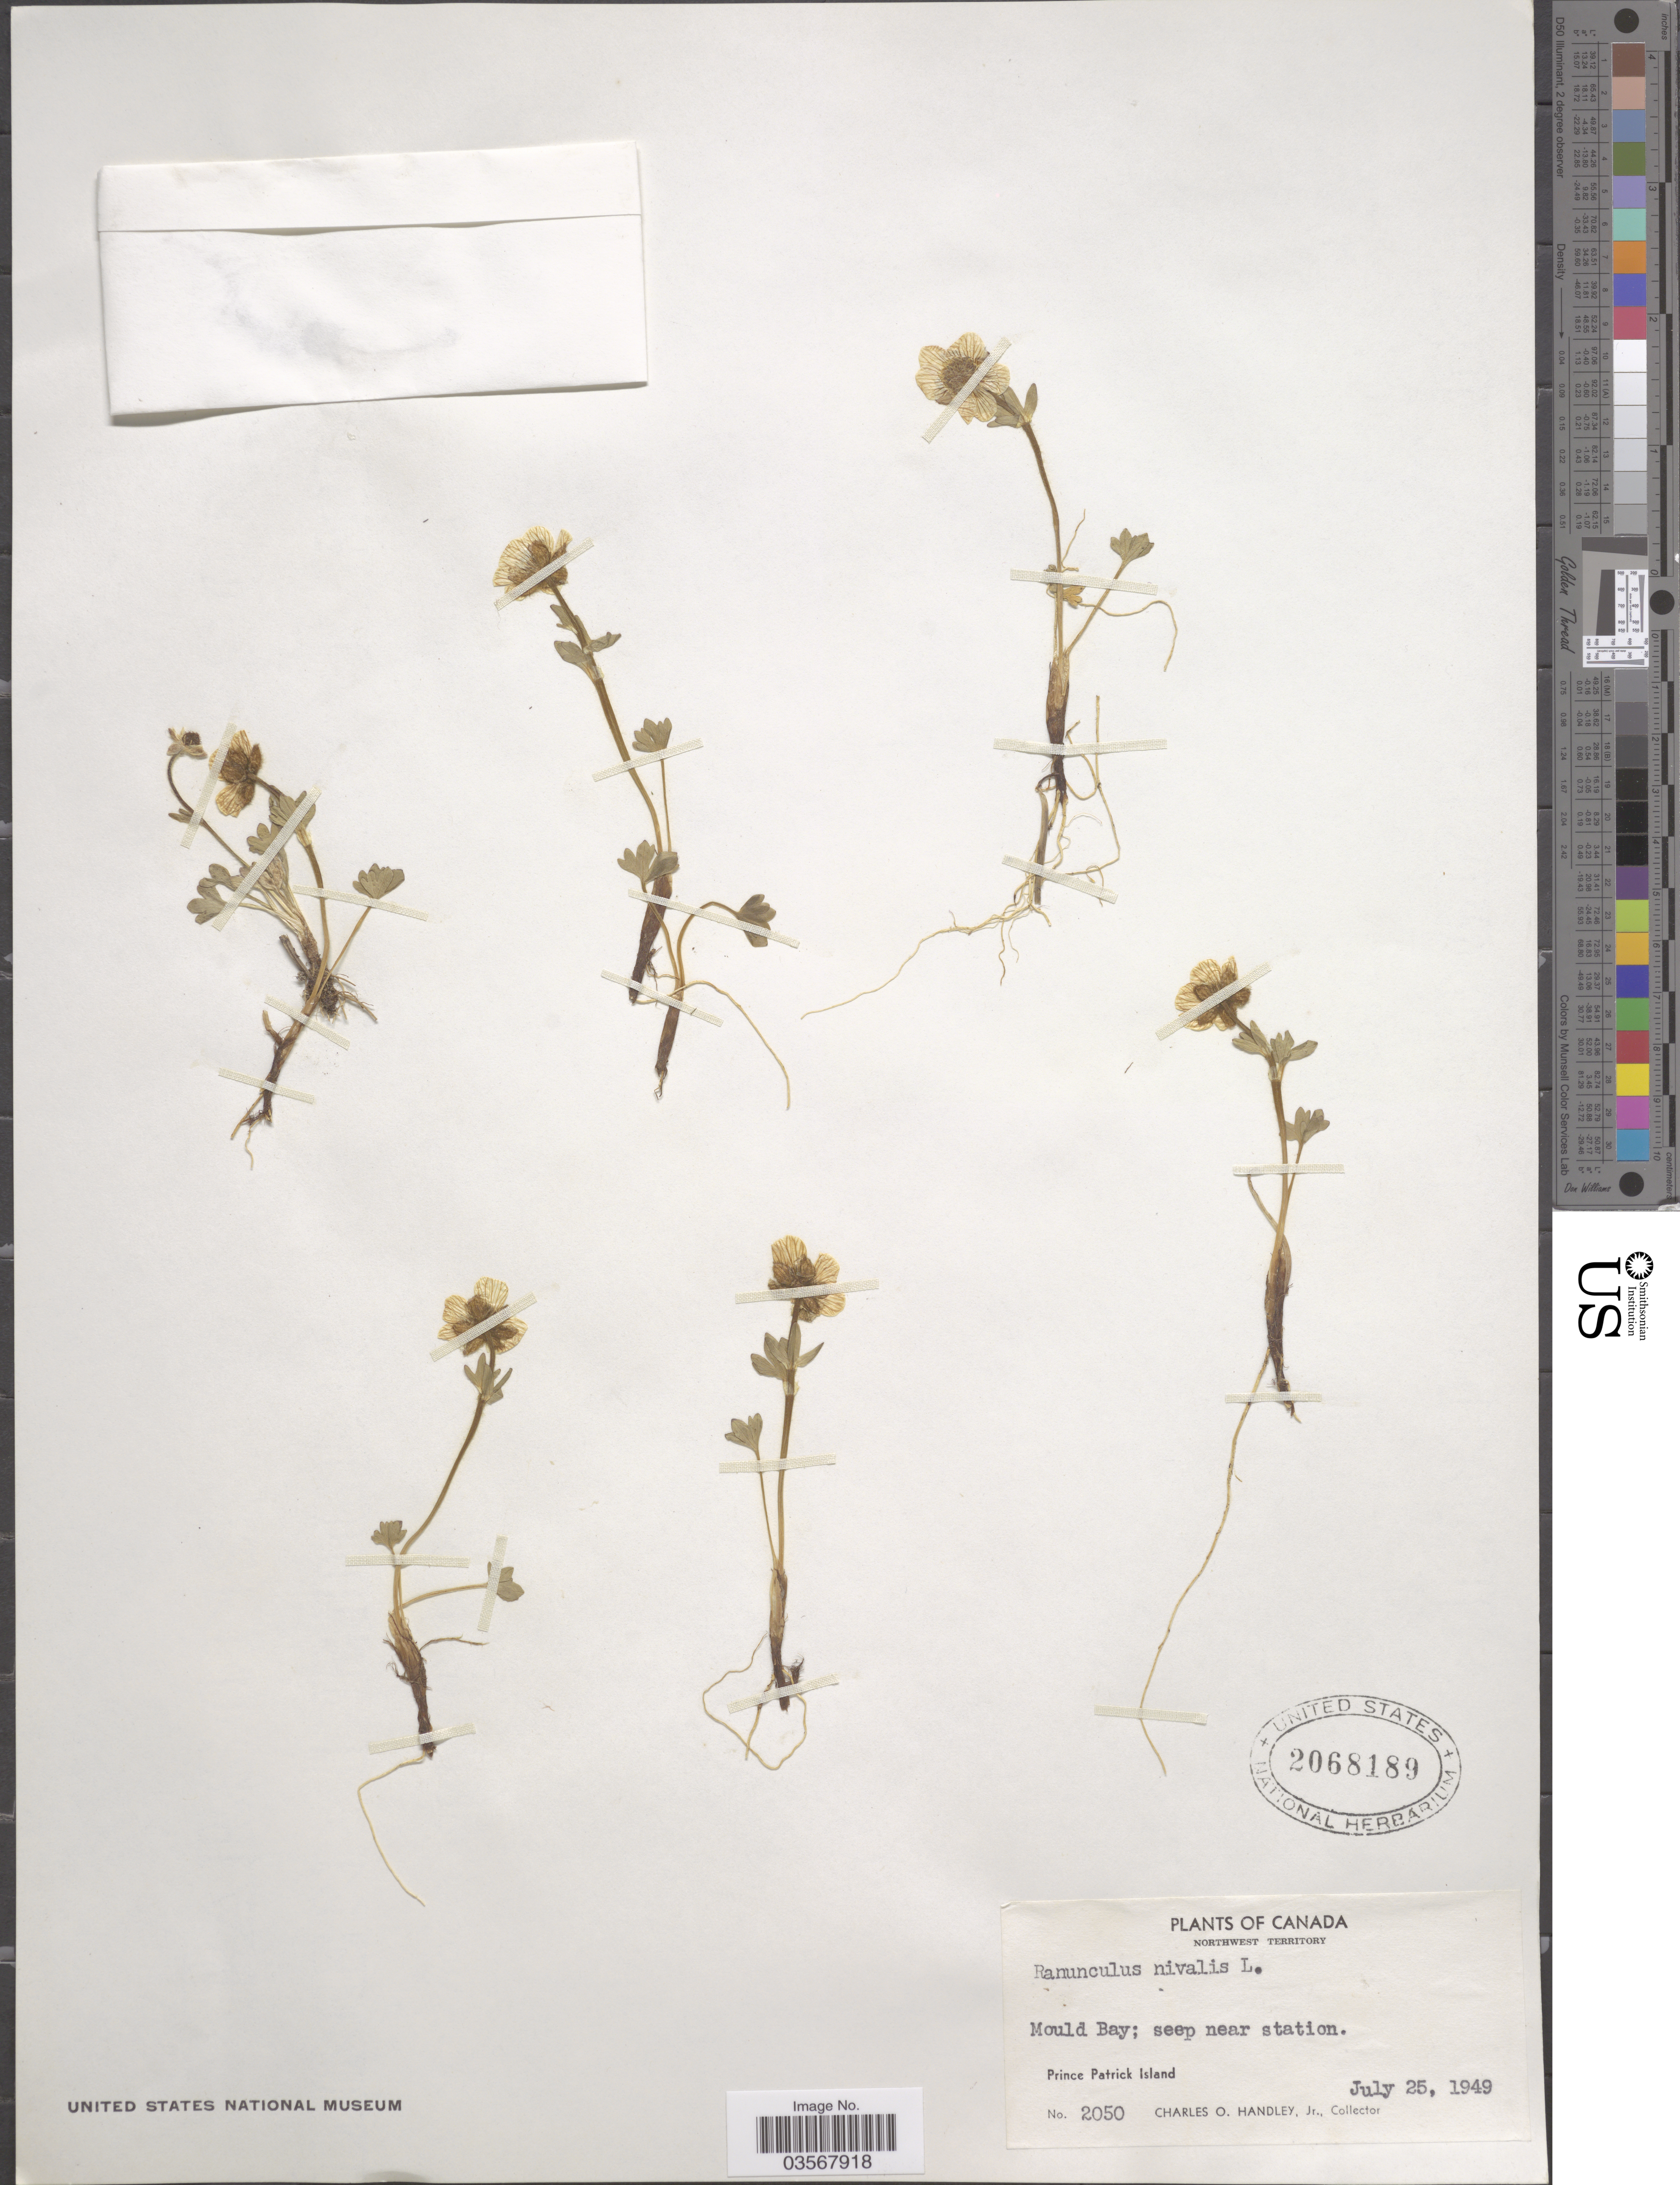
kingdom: Plantae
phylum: Tracheophyta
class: Magnoliopsida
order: Ranunculales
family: Ranunculaceae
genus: Ranunculus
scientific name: Ranunculus nivalis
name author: L.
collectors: C. Handley Jr.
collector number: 2050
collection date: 1949-07-25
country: Canada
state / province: Northwest Territories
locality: Mould Bay; seep near station. Prince Patrick Island.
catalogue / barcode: US 2068189